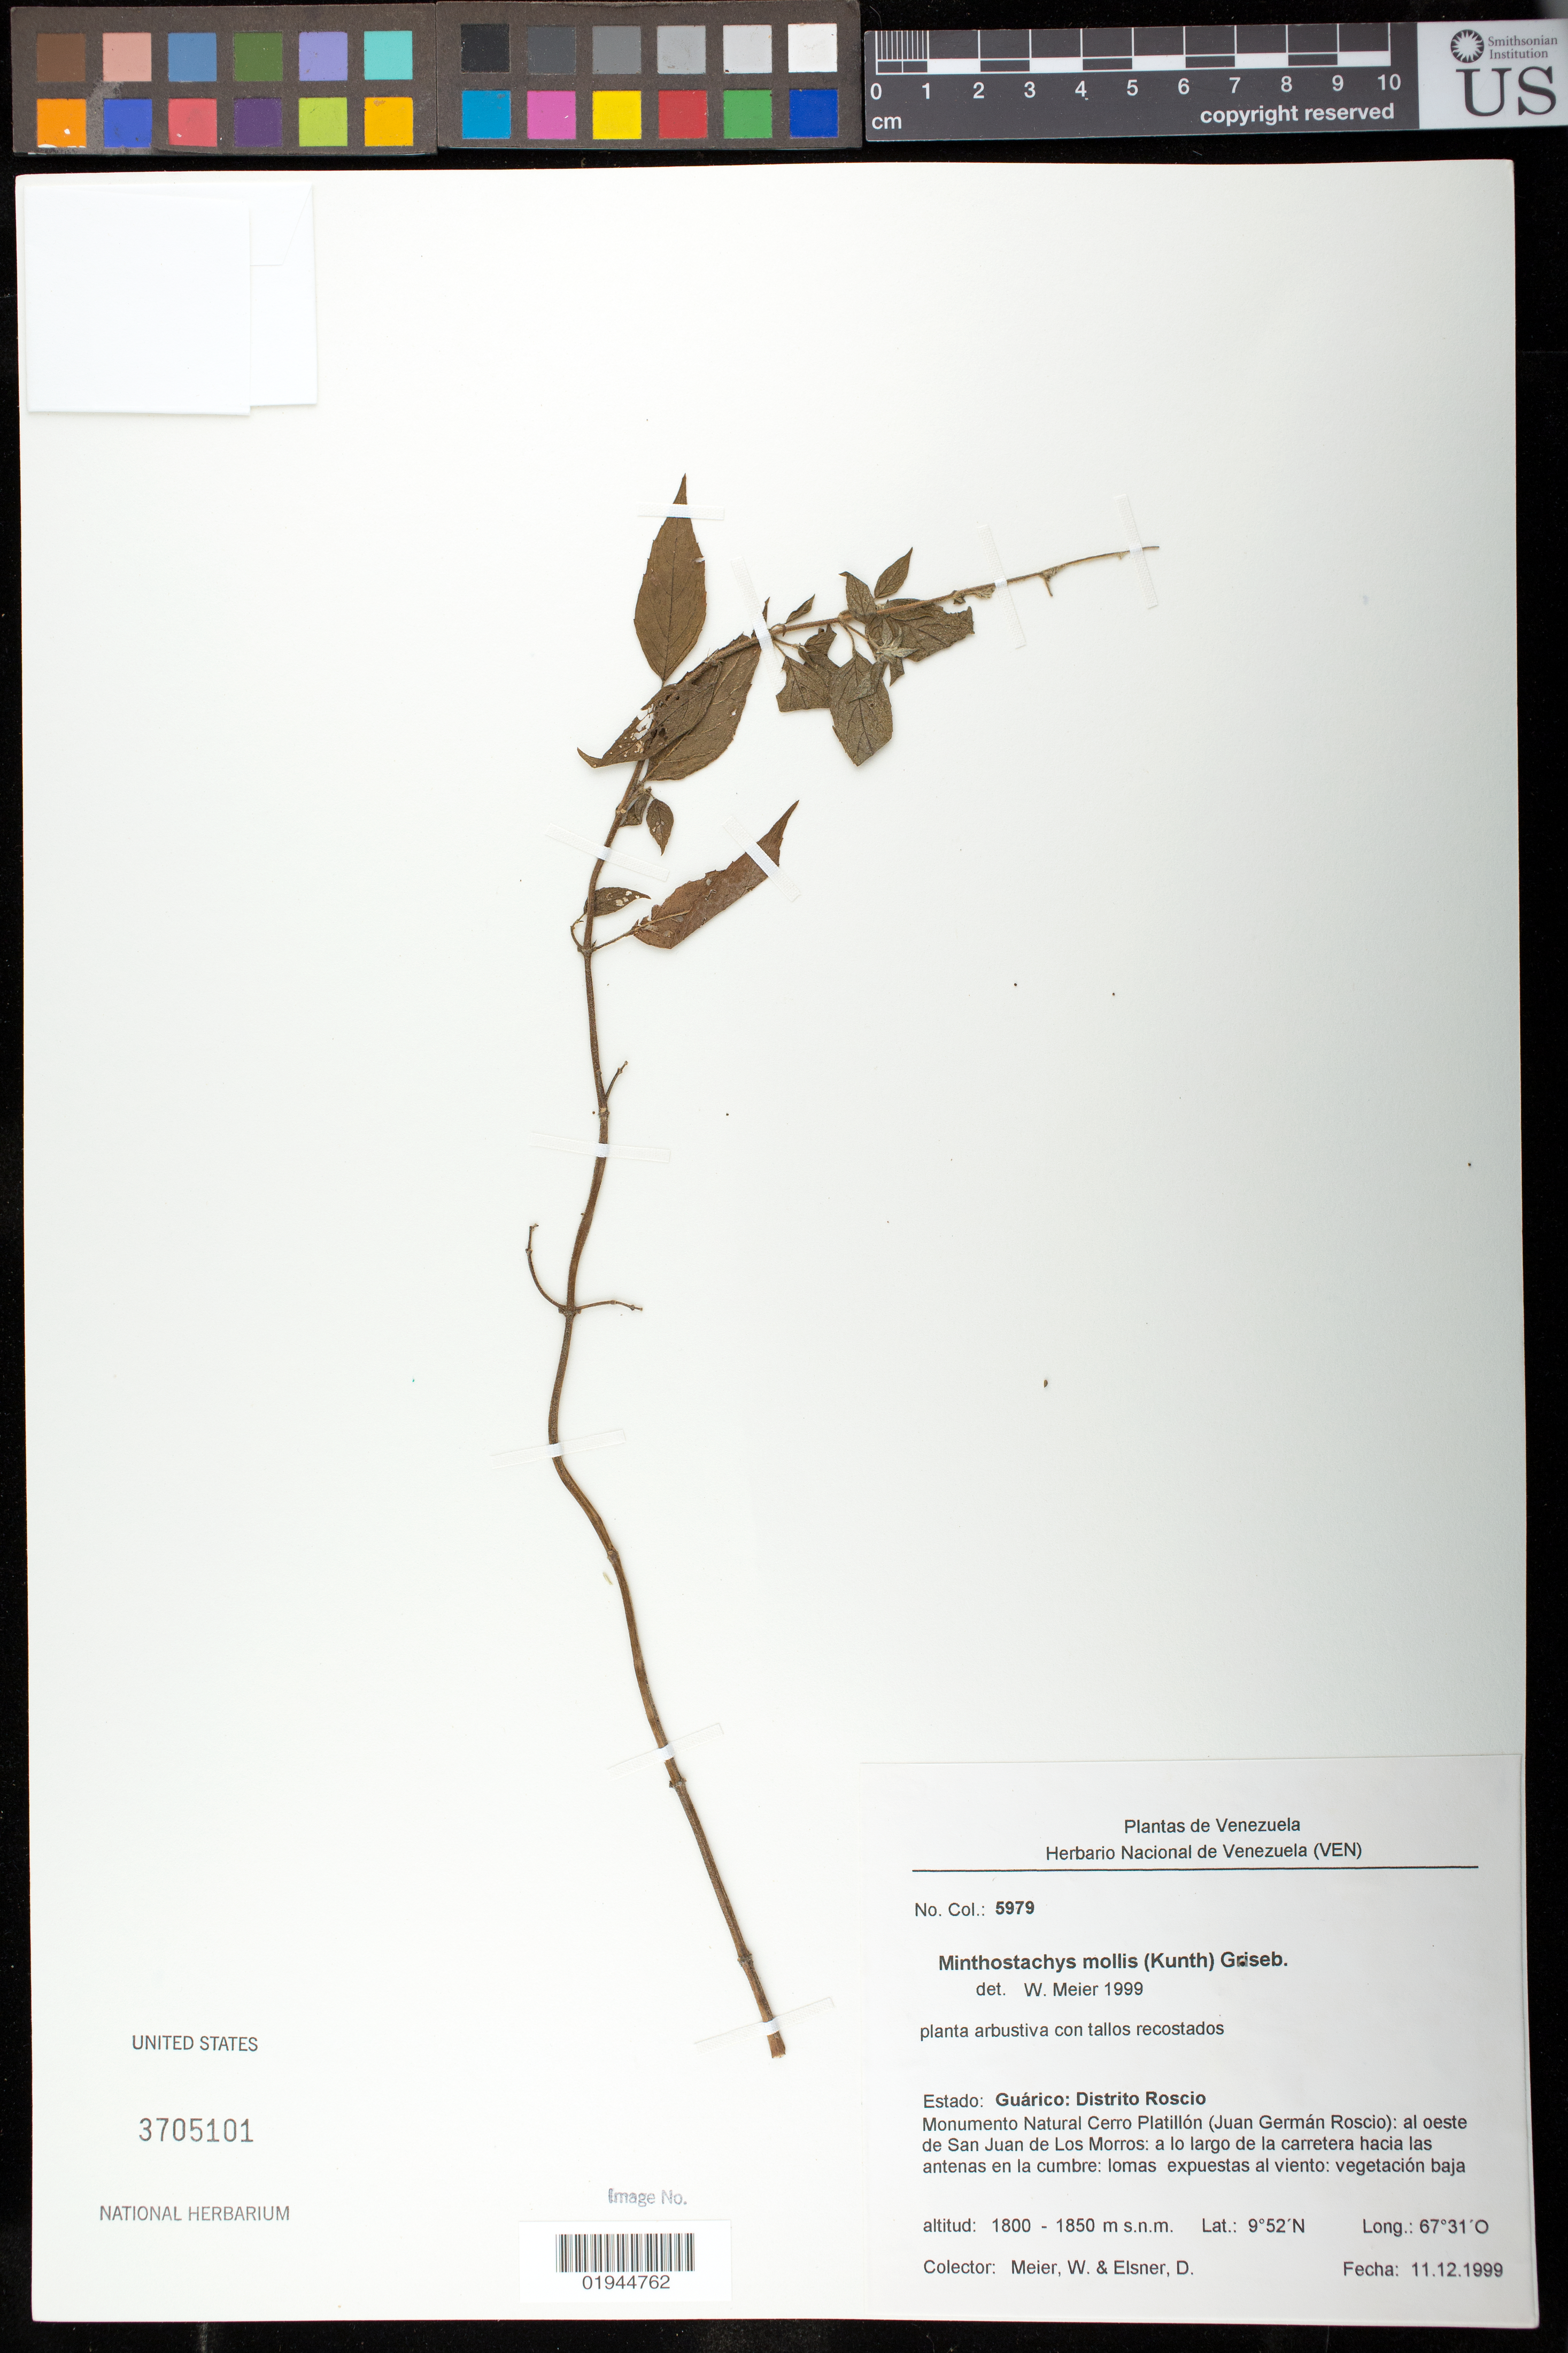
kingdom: Plantae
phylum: Tracheophyta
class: Magnoliopsida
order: Lamiales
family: Lamiaceae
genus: Minthostachys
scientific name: Minthostachys mollis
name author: (Kunth) Griseb.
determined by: Meier, Winfried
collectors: W. Meier & D. Elsner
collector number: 5979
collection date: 1999-12-11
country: Venezuela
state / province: Guárico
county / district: Juan Germán Roscio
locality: Monumento Natural Cerro Platillon (Juan German Roscio): al oeste de San Juan de Los Morros.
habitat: a lo largo de la carretera hacia las antenas en la cumbre, lomas expuestras al viento, vegetacion baja.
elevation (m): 1800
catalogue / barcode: US 3705101